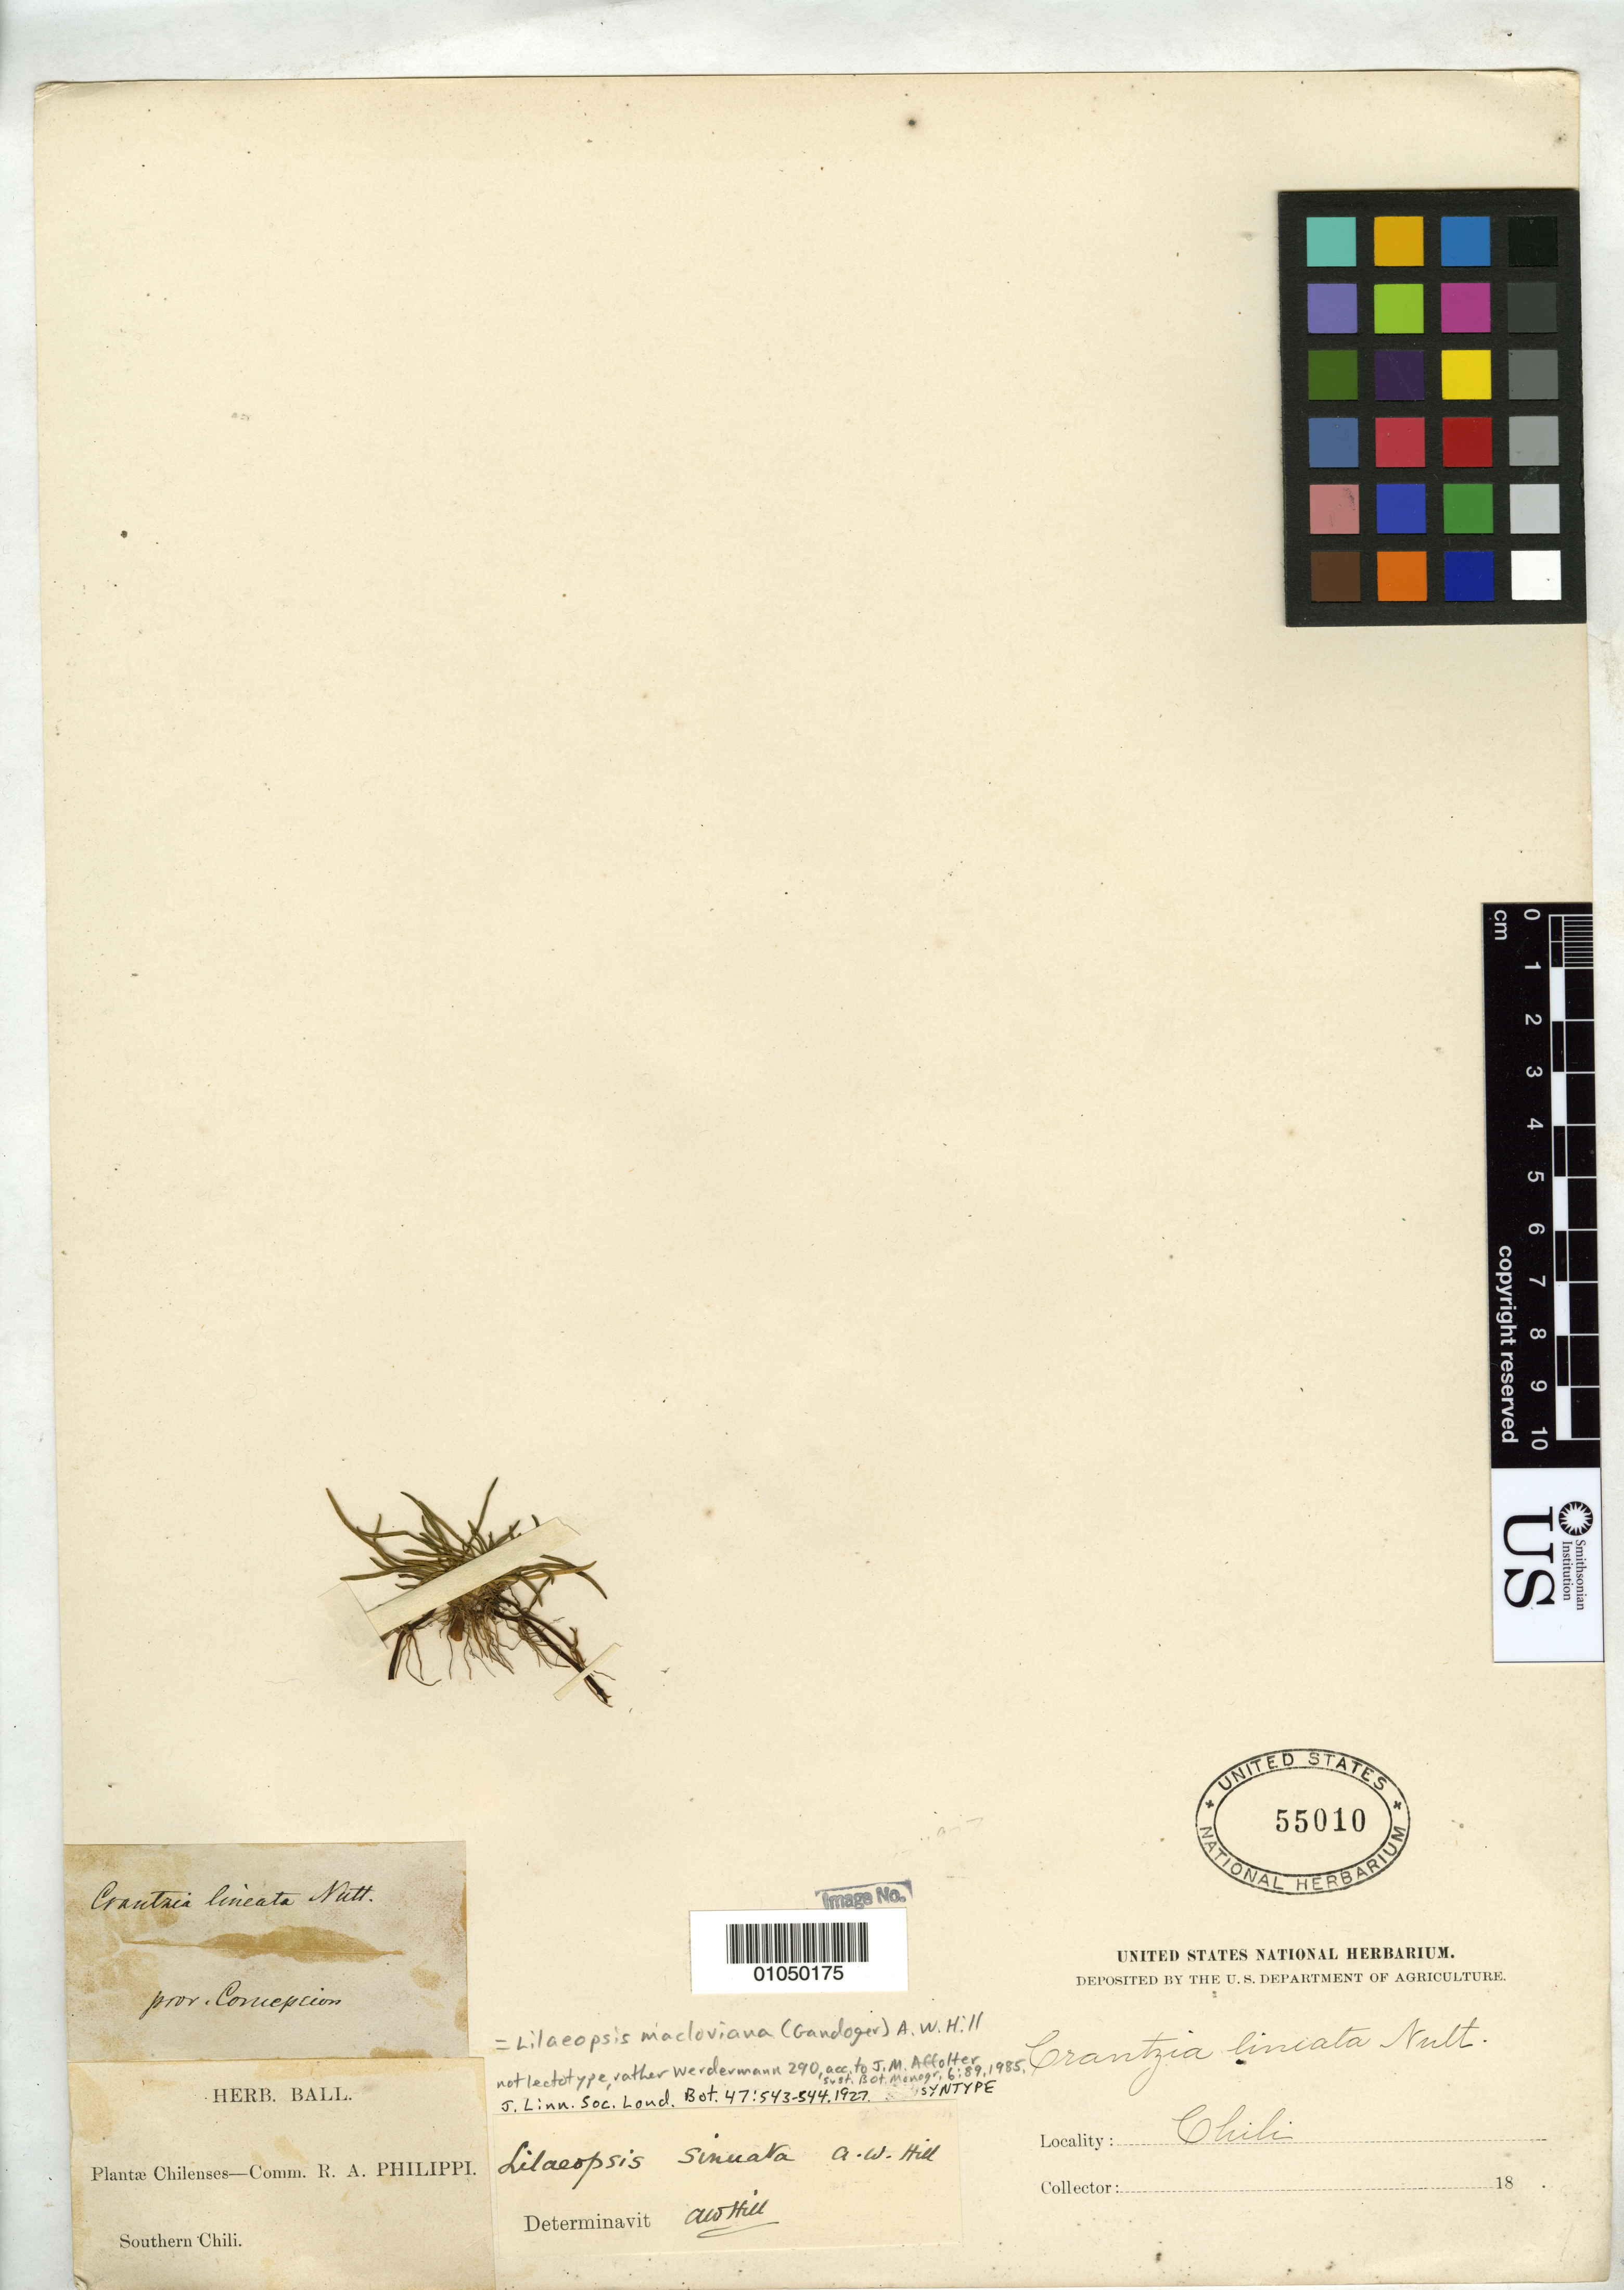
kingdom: Plantae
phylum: Tracheophyta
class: Magnoliopsida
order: Apiales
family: Apiaceae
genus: Lilaeopsis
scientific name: Lilaeopsis sinuata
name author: A.W. Hill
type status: Syntype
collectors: R. A. Philippi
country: Chile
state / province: Bio-Bío (VIII)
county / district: Concepción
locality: Prov. Concepcion. Southern Chili.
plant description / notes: Currently accepted name as cited by Affolter (1985).; Lectotype collection is Werdermann 290 as designated by J.M. Affolter, Syst. Bot. Monogr. 6: 89 (1985)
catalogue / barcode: US 55101